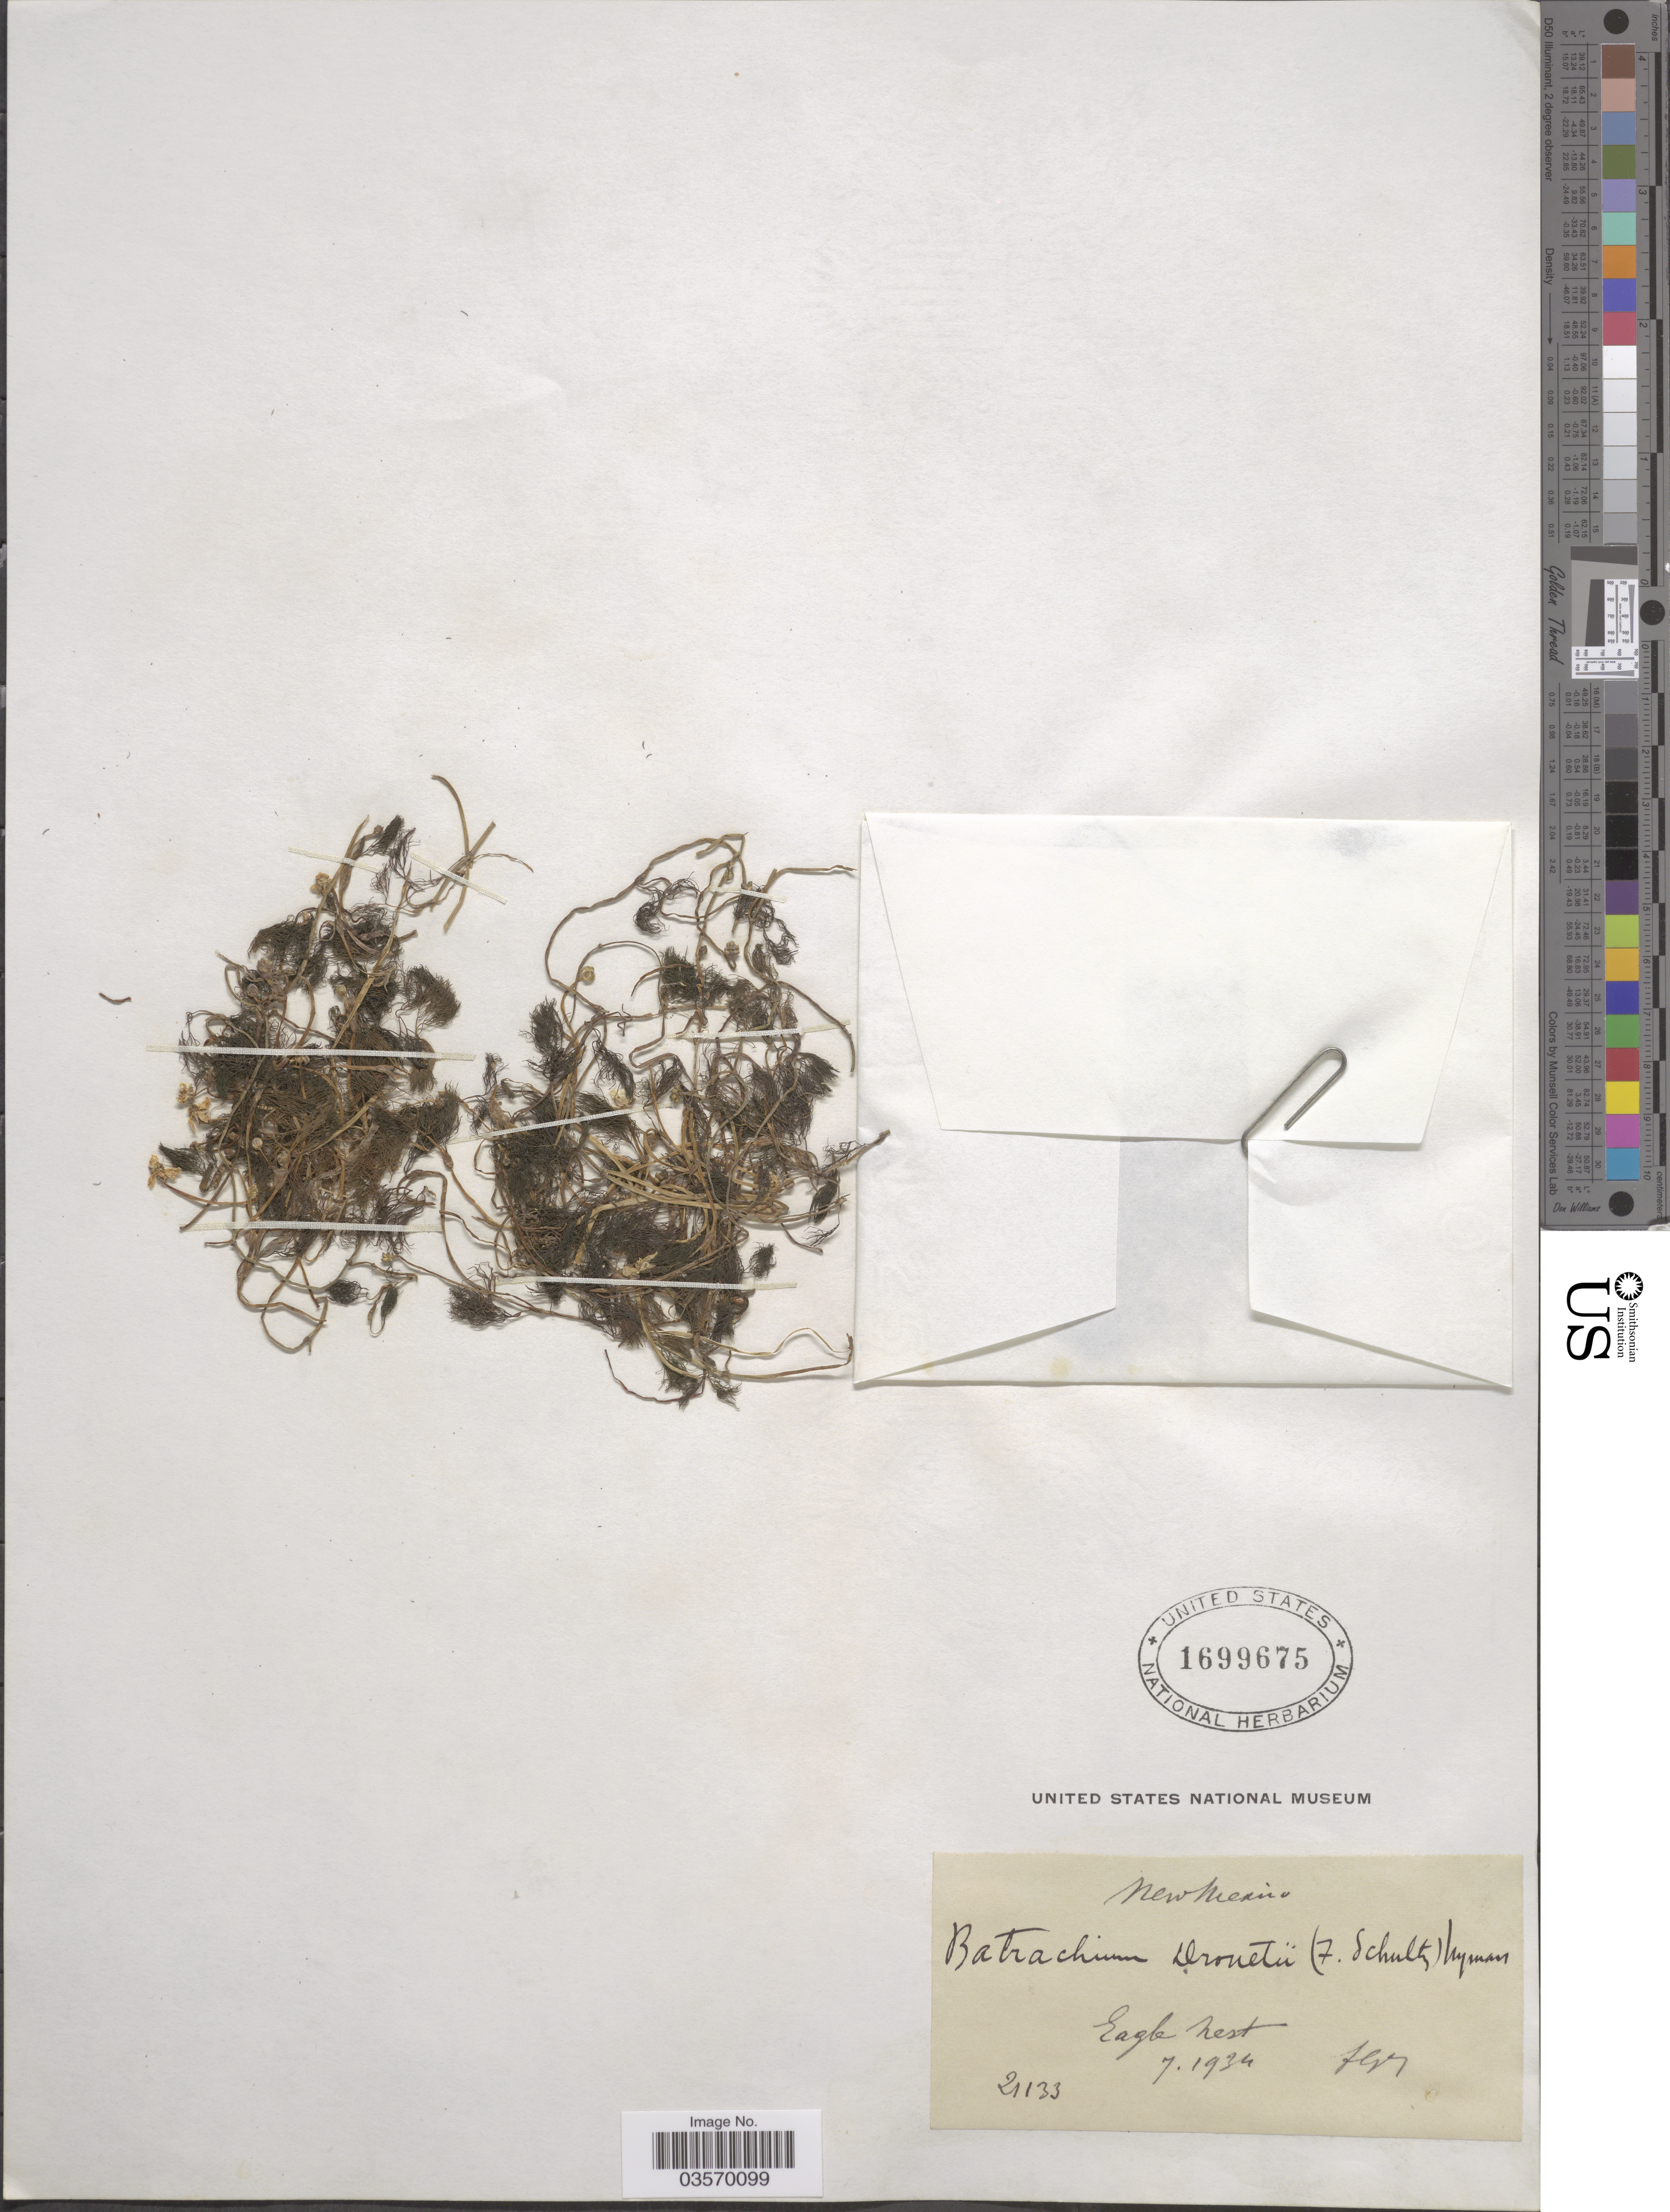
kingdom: Plantae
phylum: Tracheophyta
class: Magnoliopsida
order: Ranunculales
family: Ranunculaceae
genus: Ranunculus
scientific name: Ranunculus sp.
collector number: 21133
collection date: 1934-07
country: United States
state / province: New Mexico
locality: Eagle Nest. [Collector illegible, but based on dates & collection number, probably Fr. G. Arsene]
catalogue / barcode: US 1699675